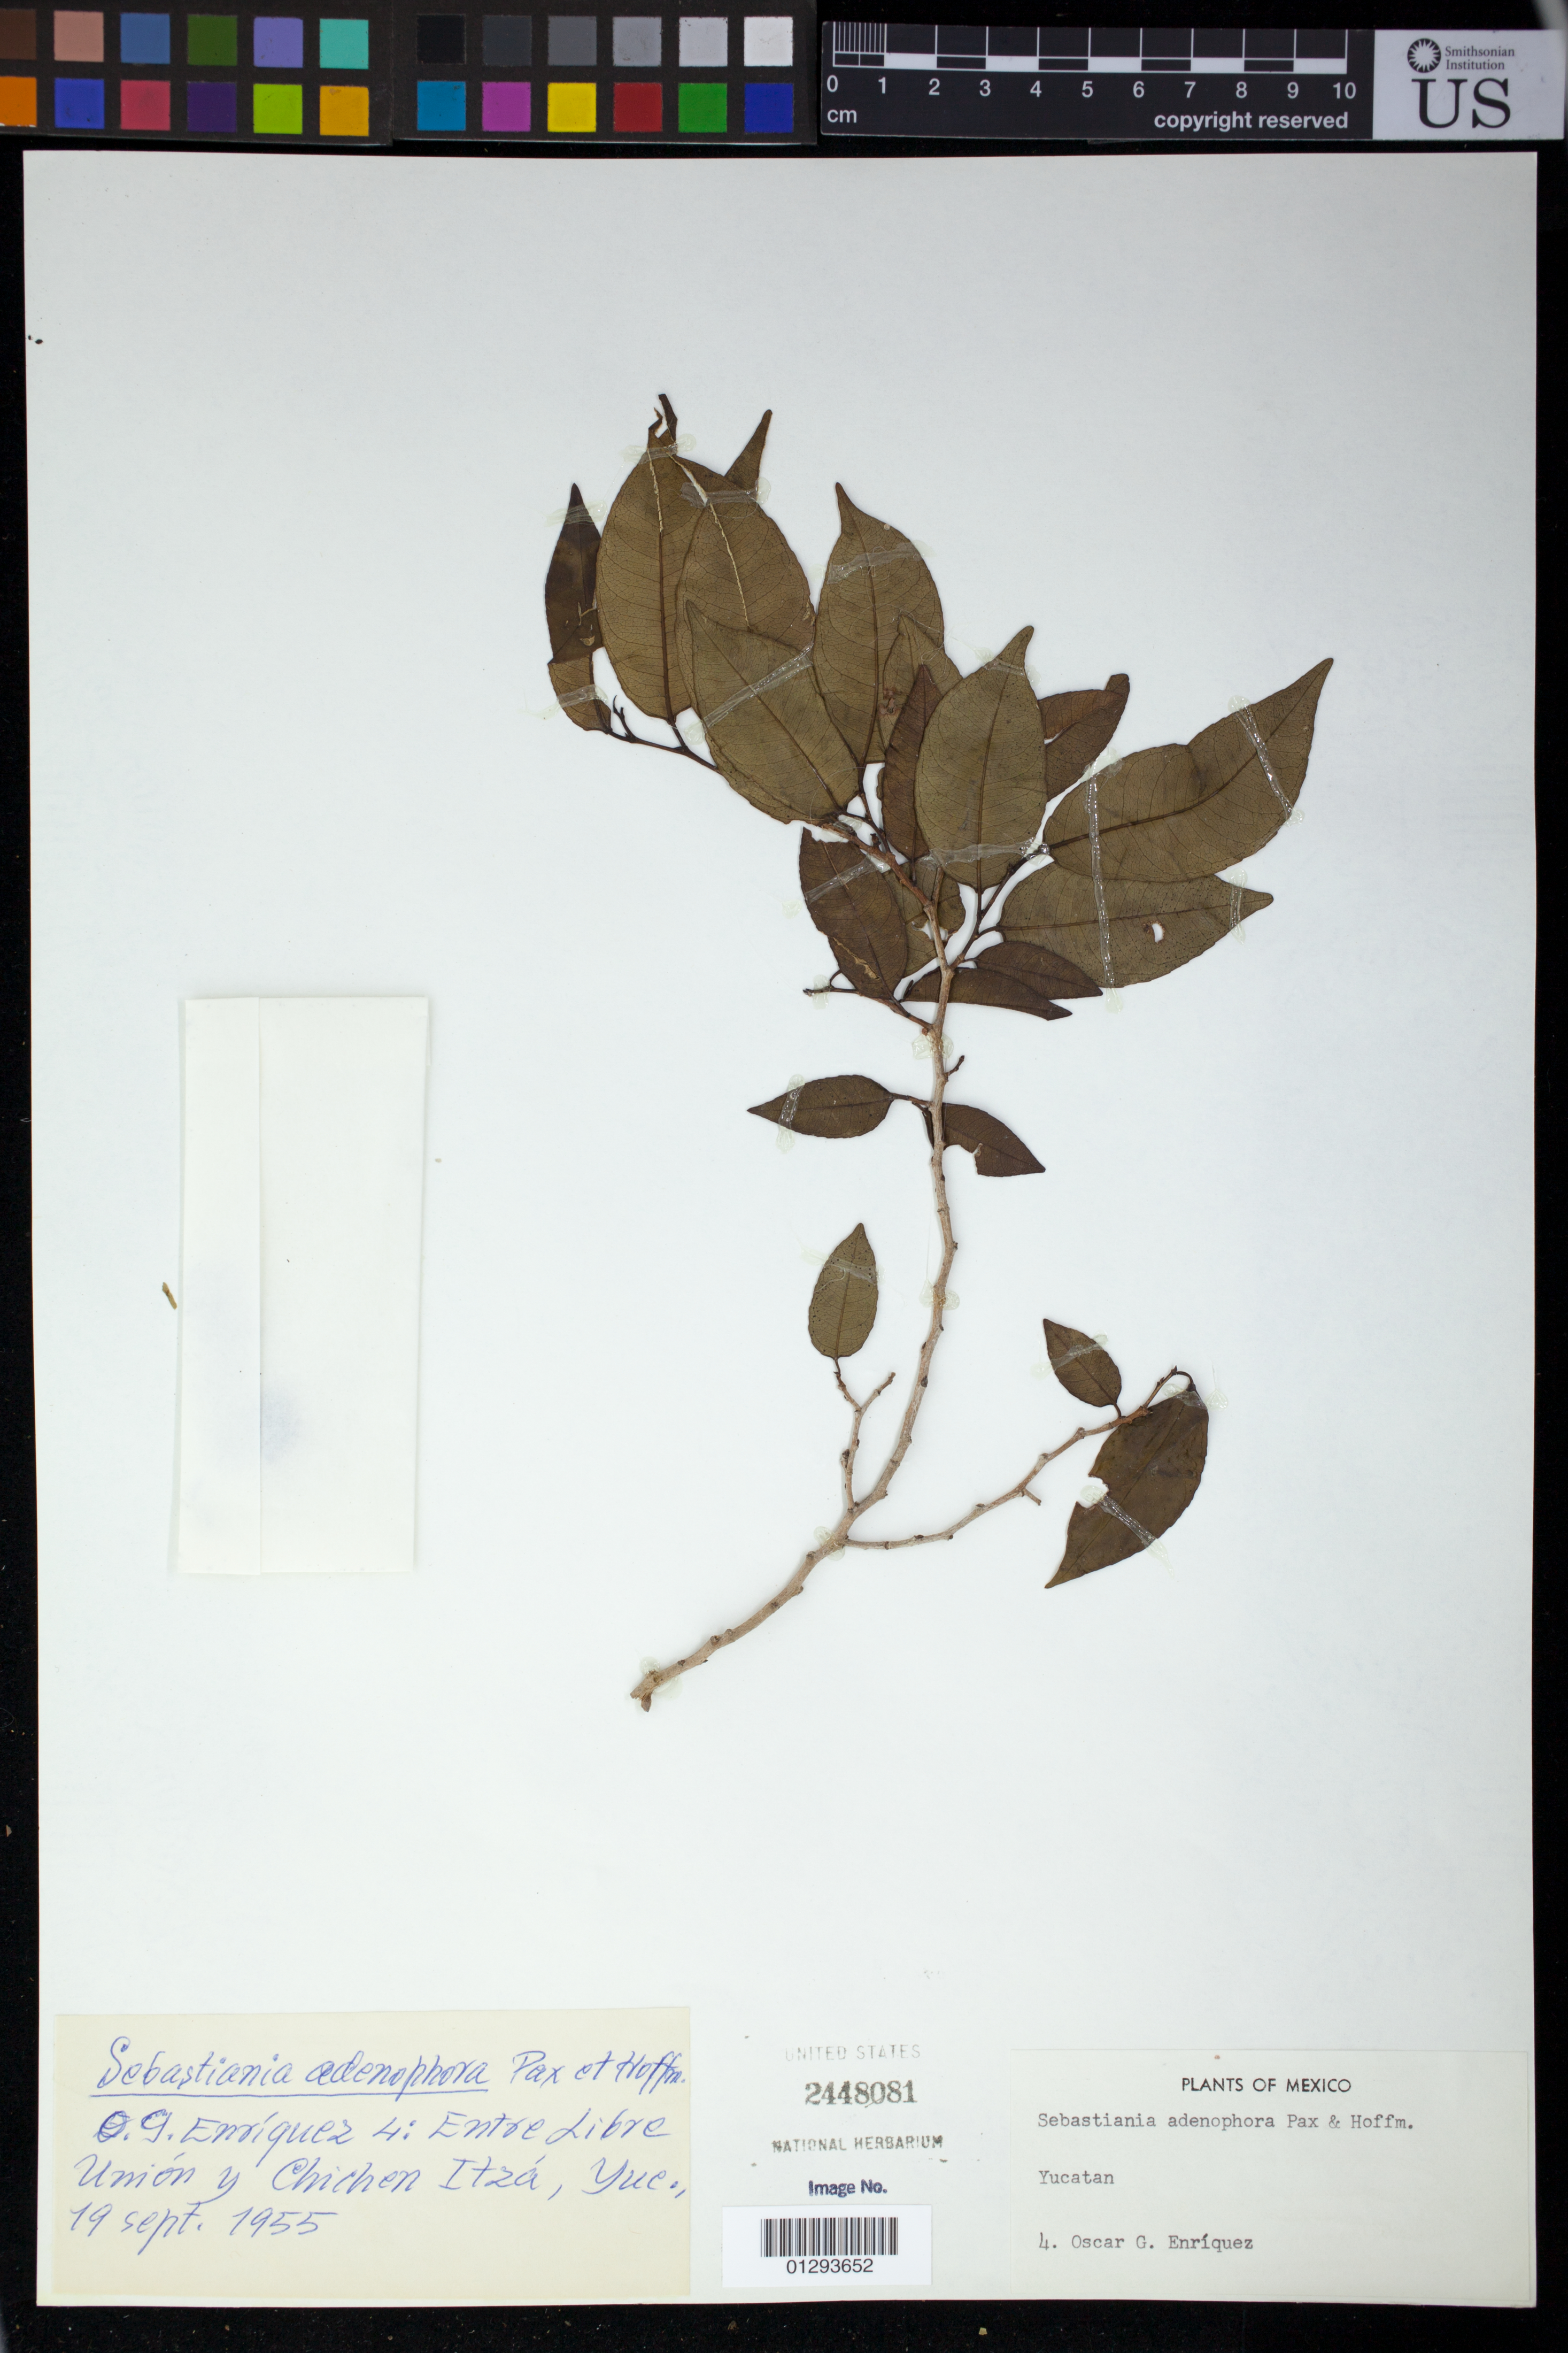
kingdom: Plantae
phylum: Tracheophyta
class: Magnoliopsida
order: Malpighiales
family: Euphorbiaceae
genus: Sebastiania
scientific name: Sebastiania adenophora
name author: Pax & K. Hoffm. in Engl.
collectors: O. Enriquez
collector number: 4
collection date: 1955-09-19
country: Mexico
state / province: Yucatan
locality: Entre Libre Union y Chichen Itza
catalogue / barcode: US 2448081